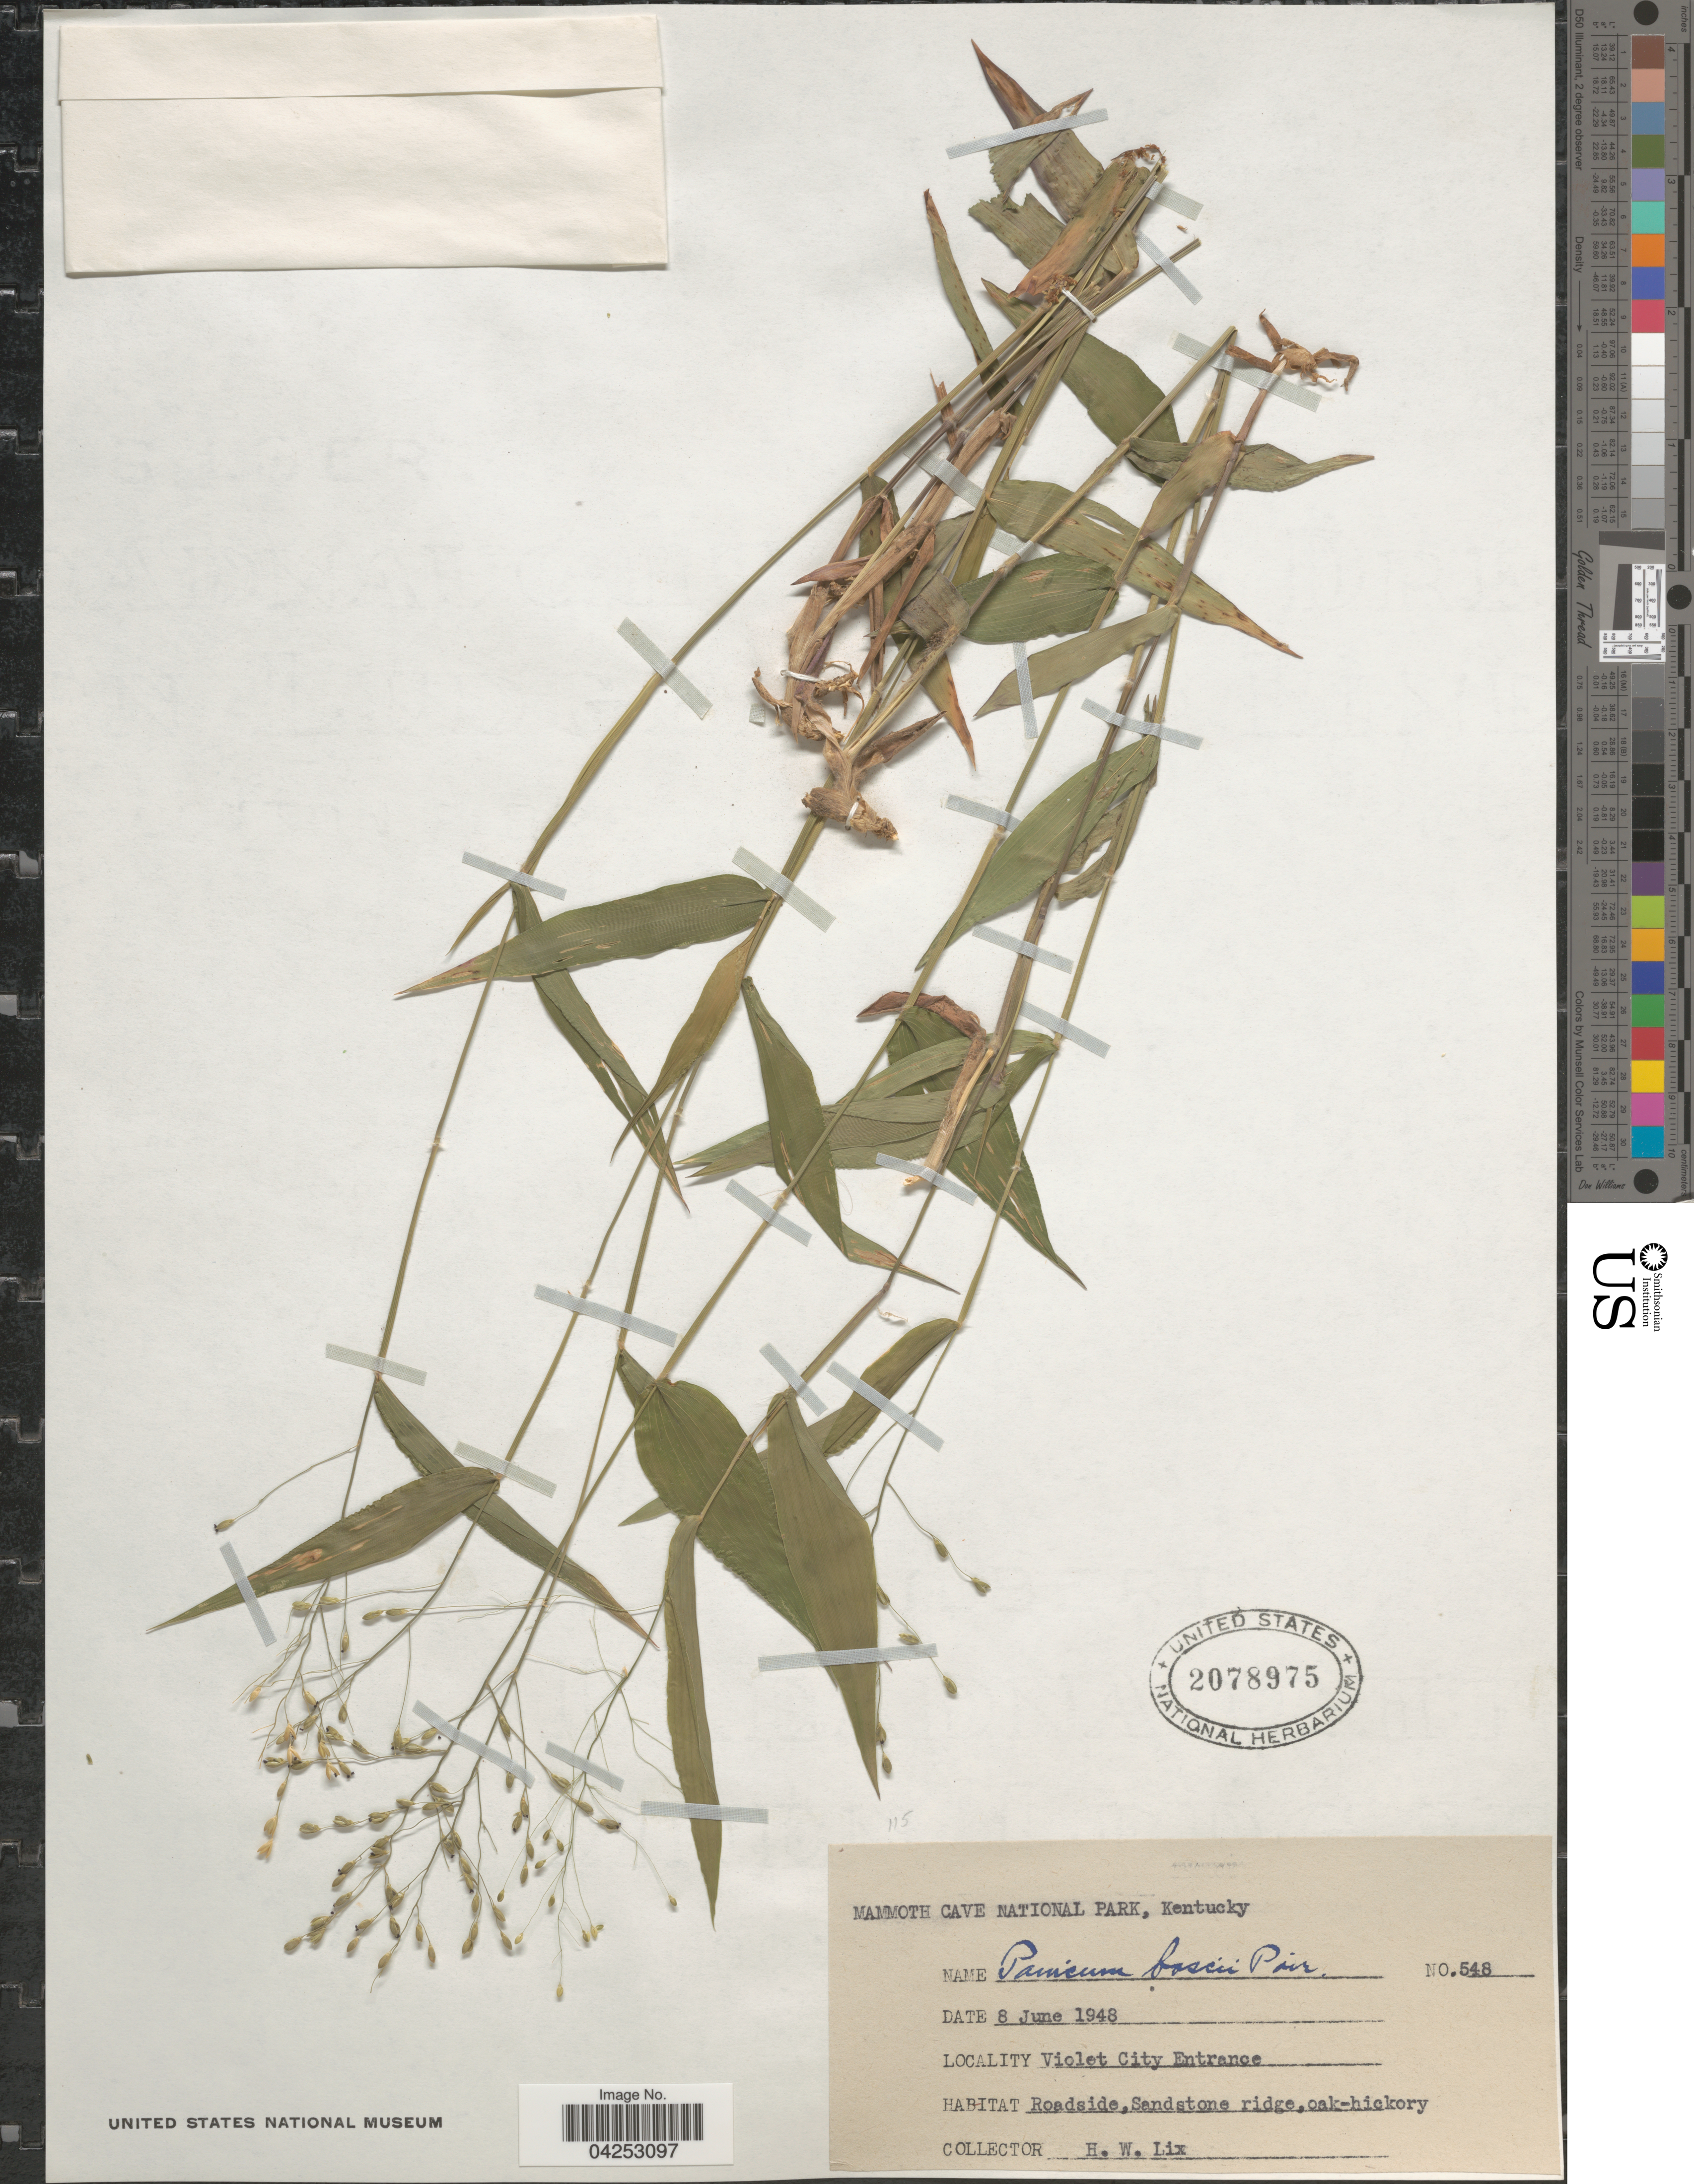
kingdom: Plantae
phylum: Tracheophyta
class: Liliopsida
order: Poales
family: Poaceae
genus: Dichanthelium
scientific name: Dichanthelium boscii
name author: (Poir.) Gould & C.A. Clark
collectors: H. W. Lix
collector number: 548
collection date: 1948-06-08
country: United States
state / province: Kentucky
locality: Mammoth Cave National Park. Violet City Entrance. Roadside, Sandstone ridge, oak-hickory.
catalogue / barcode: US 2078975